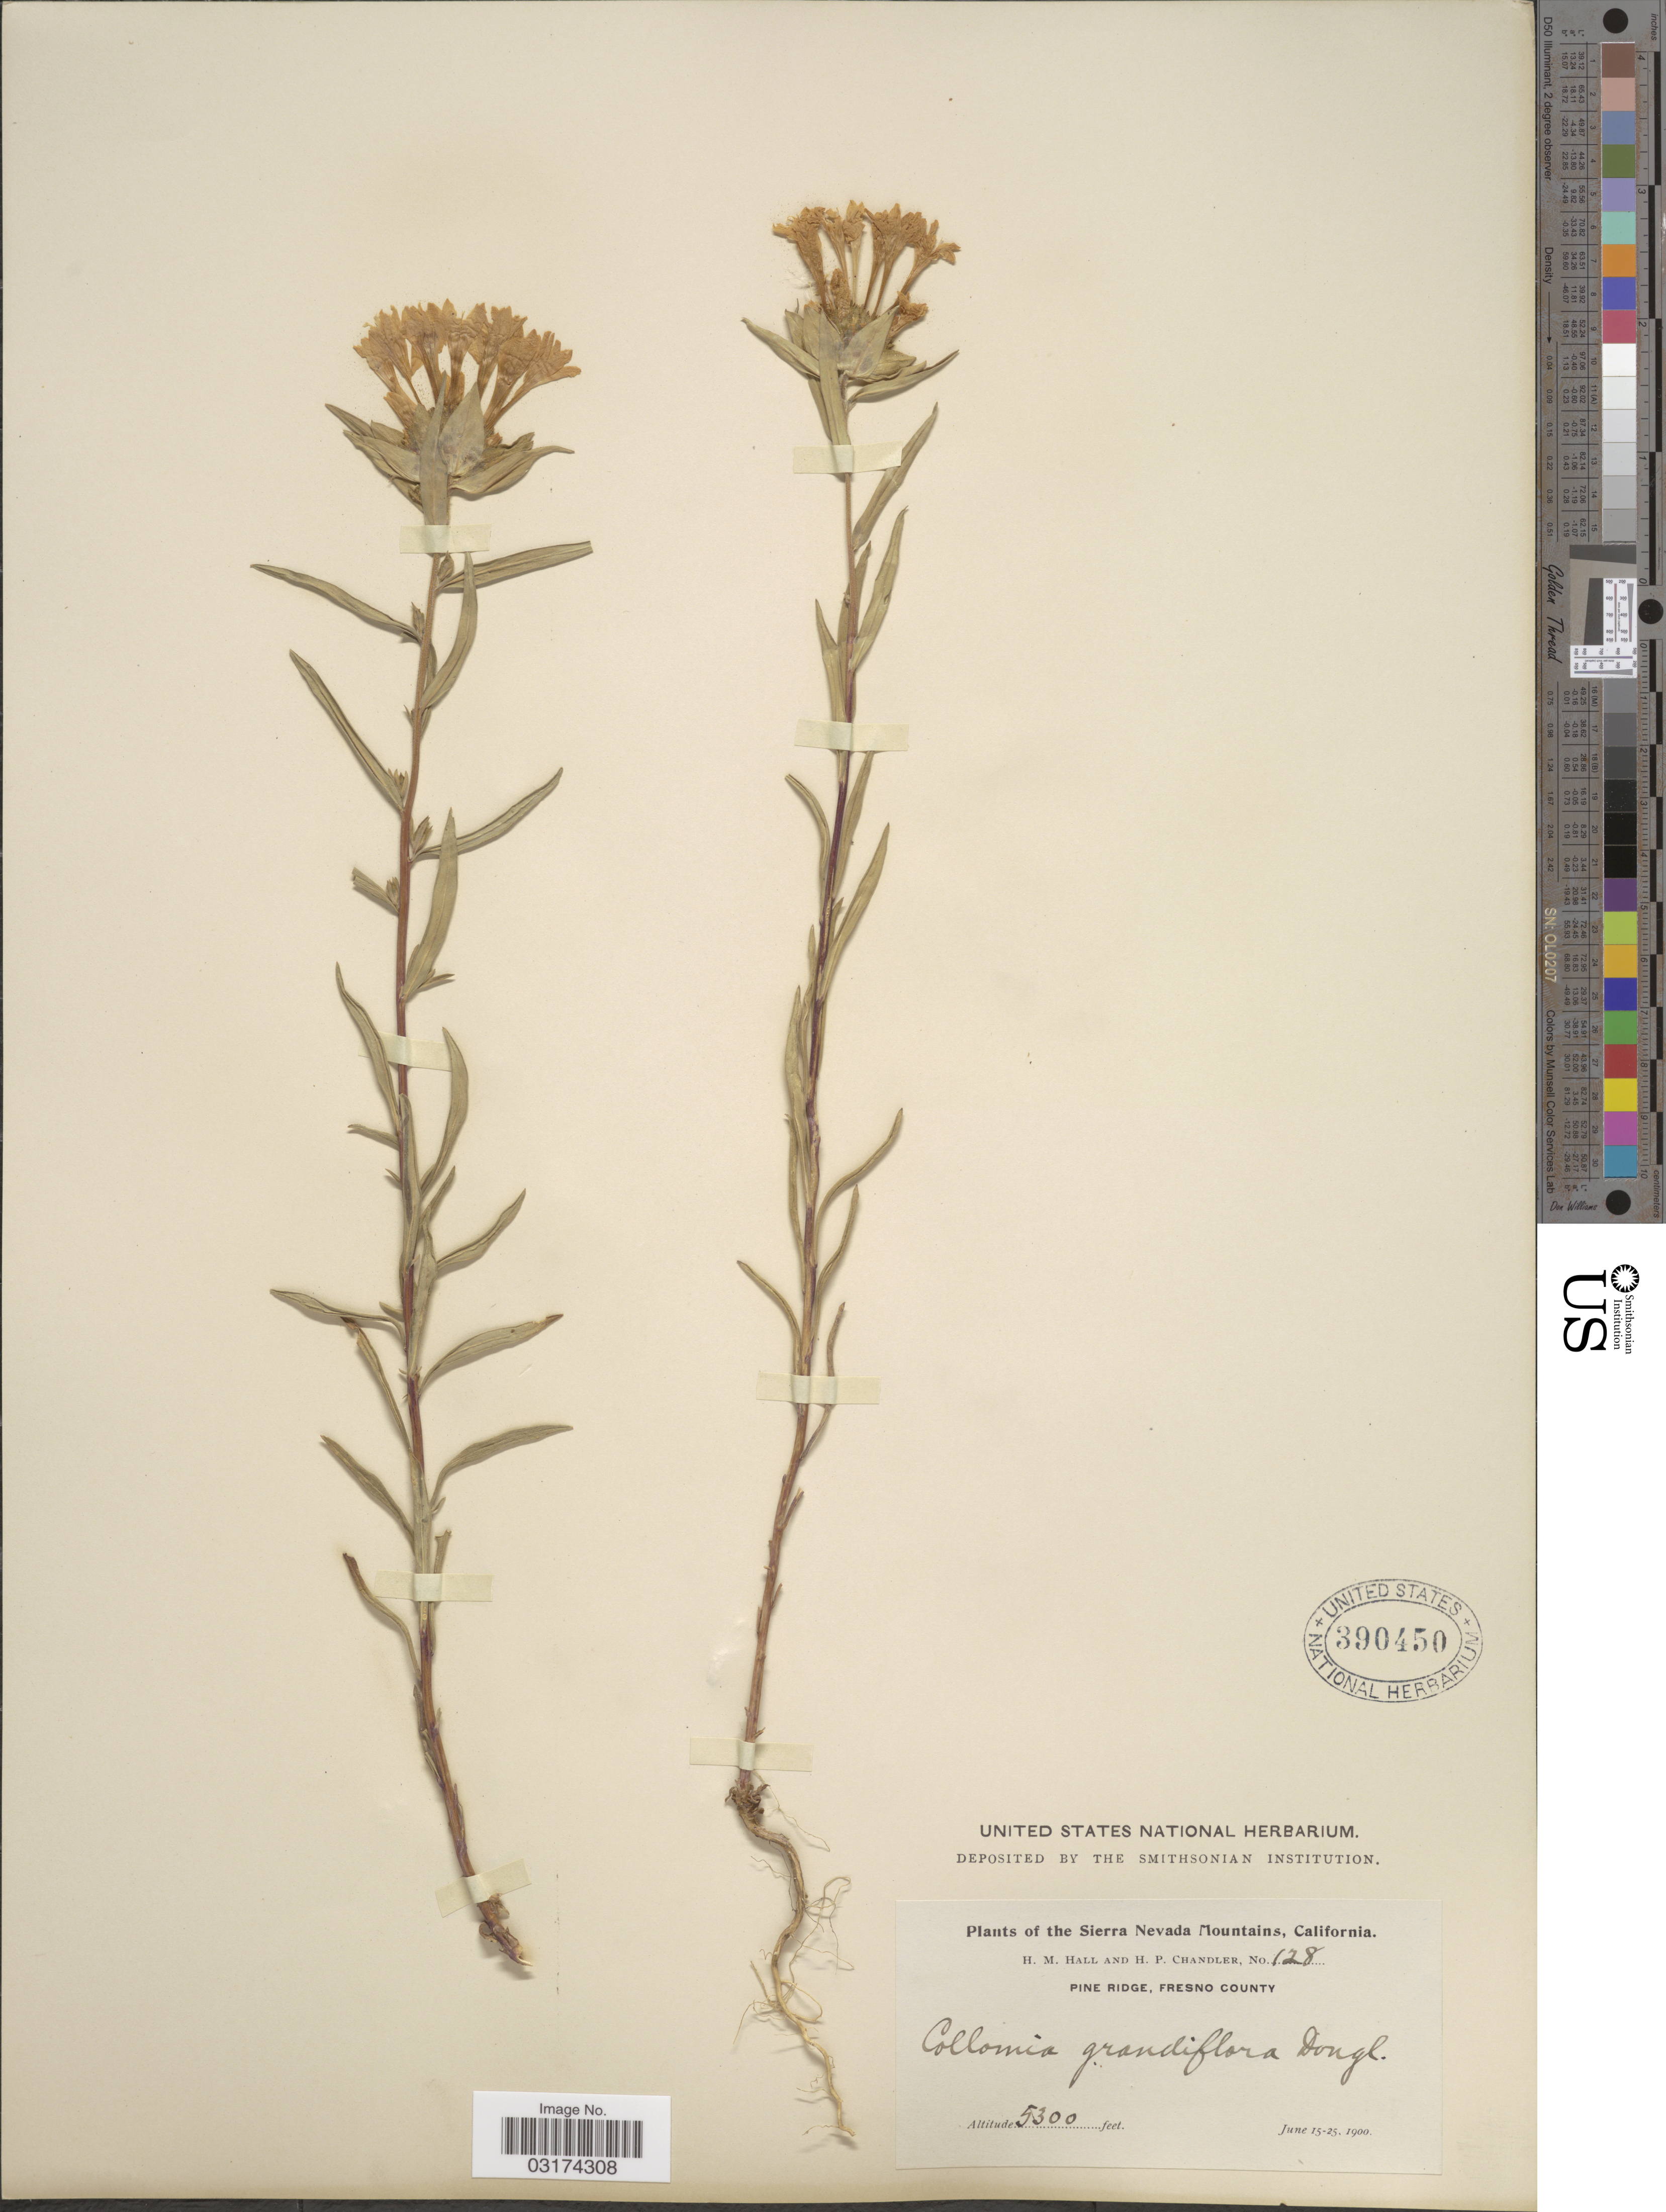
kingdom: Plantae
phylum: Tracheophyta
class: Magnoliopsida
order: Ericales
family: Polemoniaceae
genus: Collomia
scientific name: Collomia grandiflora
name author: Douglas ex Lindl.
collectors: H. M. Hall & H. Chandler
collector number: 128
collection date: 1900-06-15/1900-06-25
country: United States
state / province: California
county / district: Fresno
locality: The Sierra Nevada Mountains. Pine Ridge, Fresno County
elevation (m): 1615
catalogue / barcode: US 390450